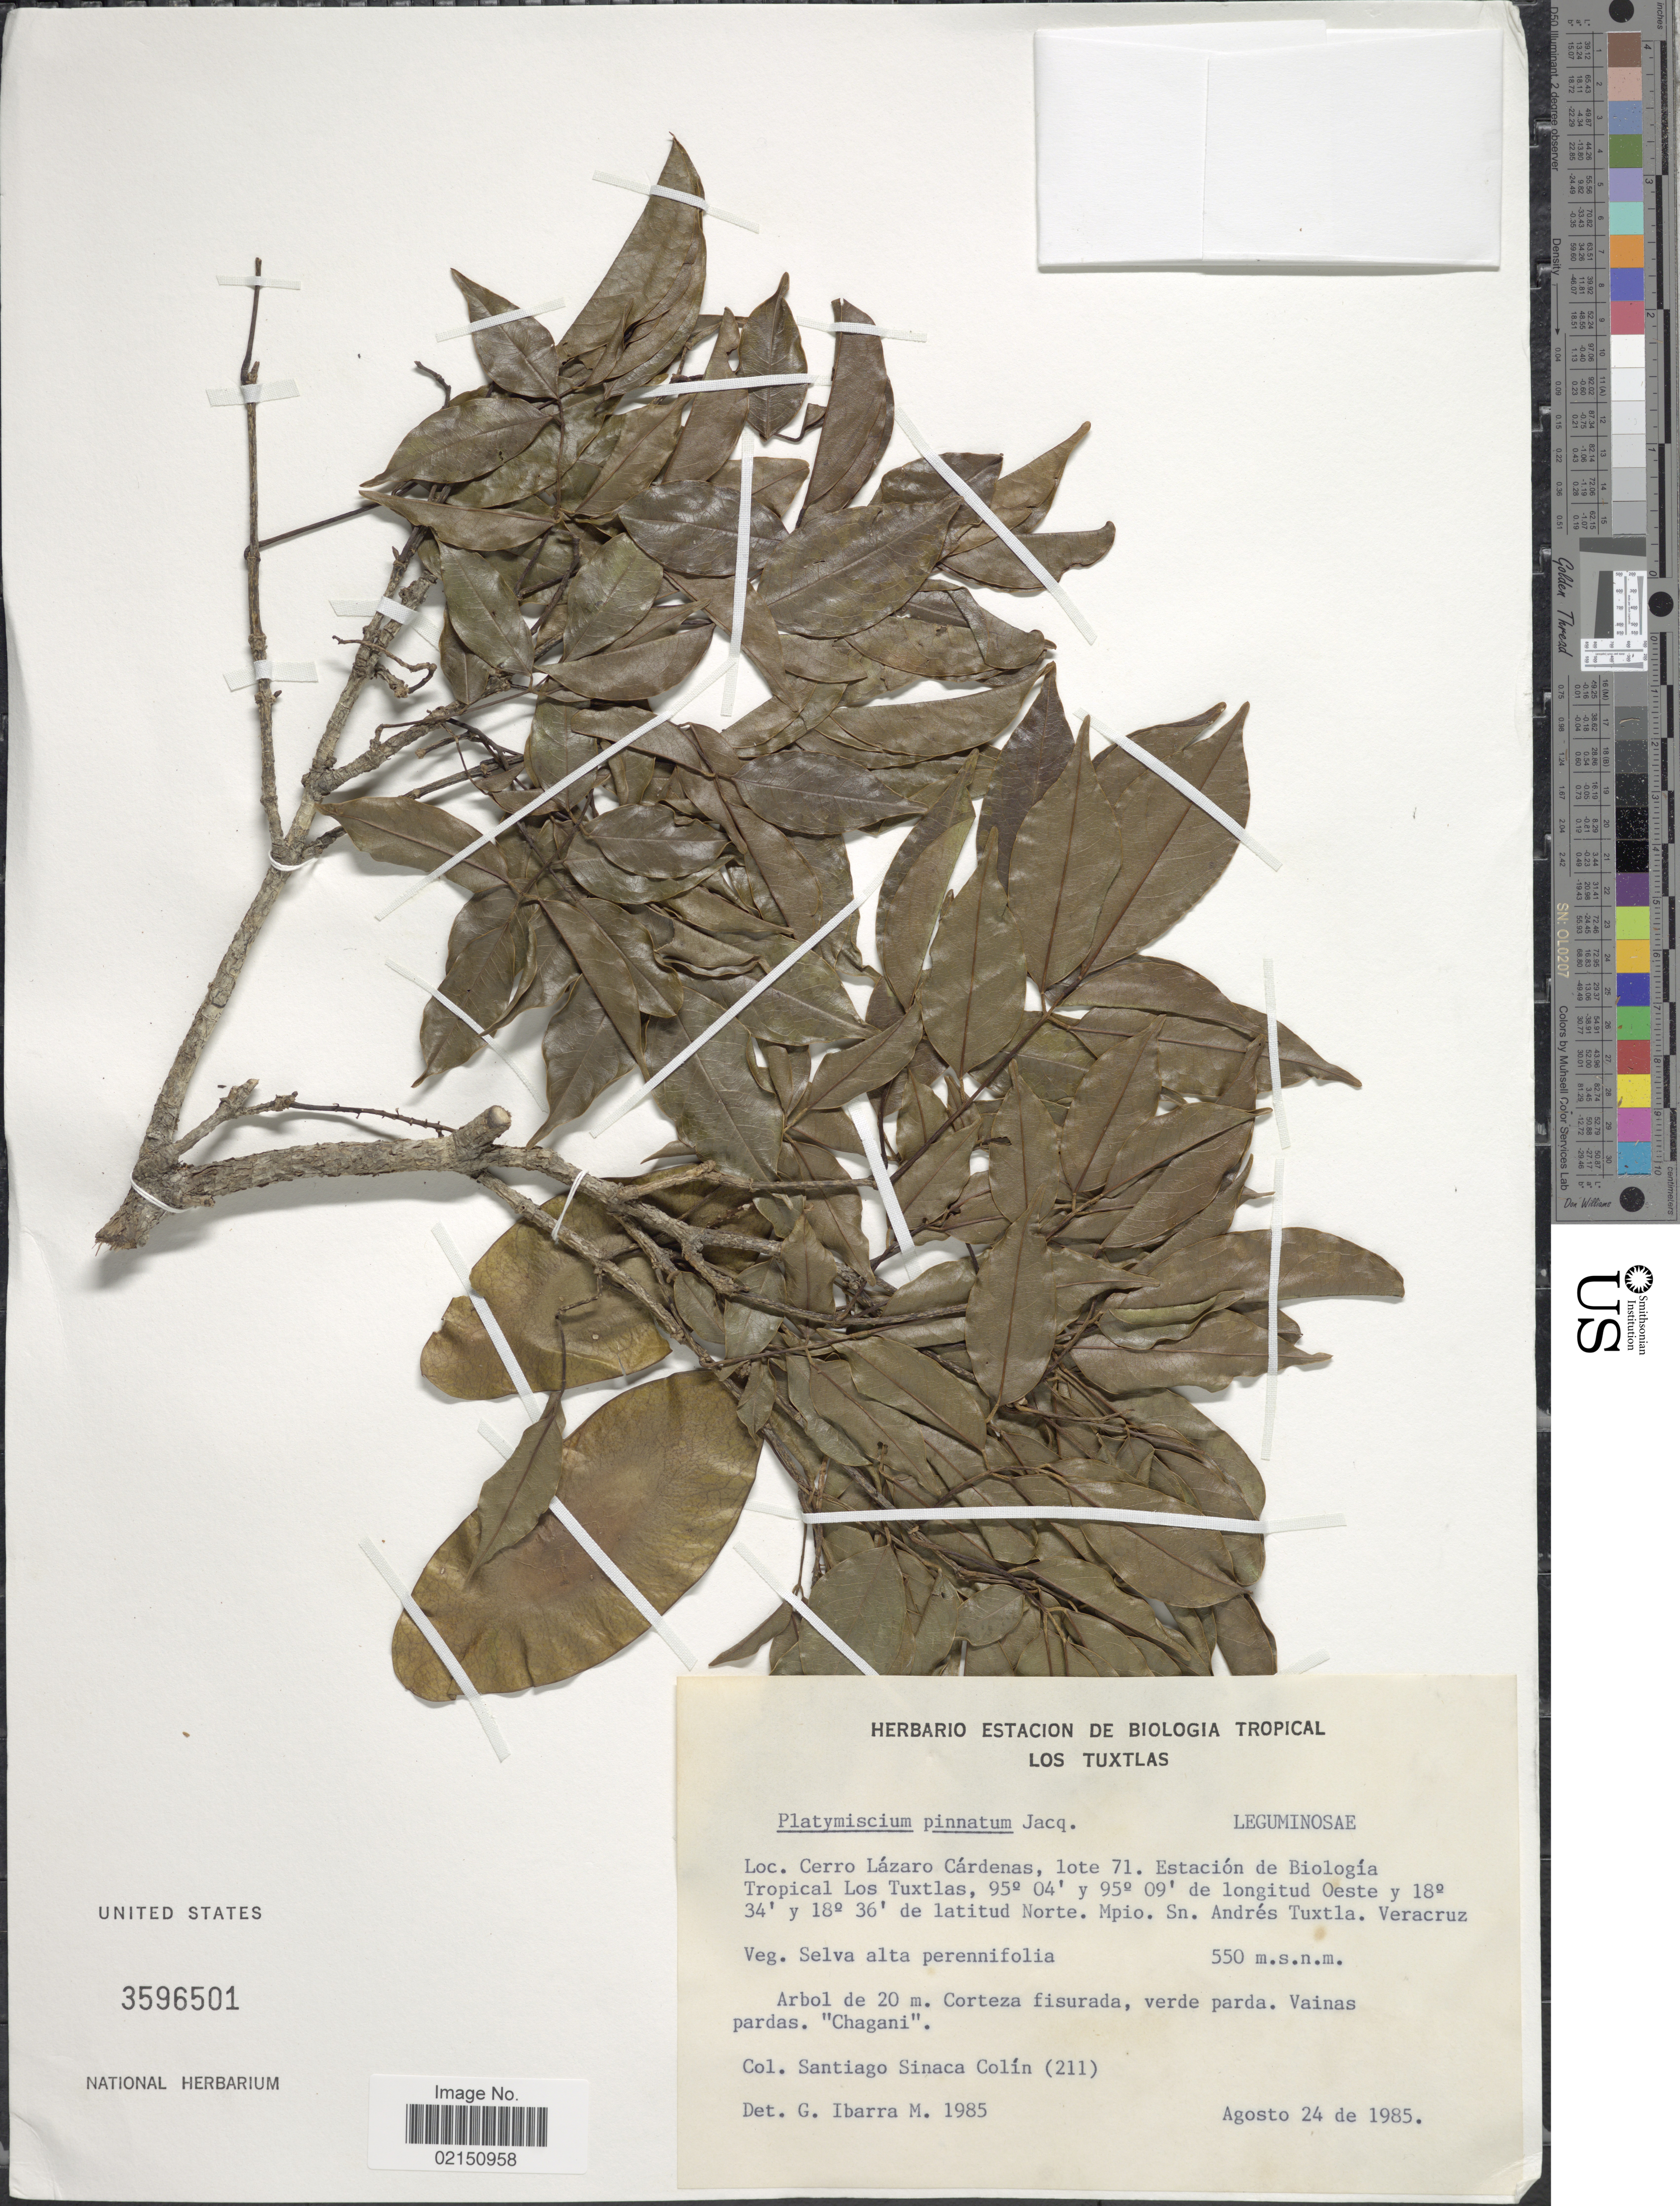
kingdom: Plantae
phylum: Tracheophyta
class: Magnoliopsida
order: Fabales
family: Fabaceae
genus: Platymiscium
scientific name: Platymiscium pinnatum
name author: (Jacq.) Dugand G.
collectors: S. Sinaca-Colin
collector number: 211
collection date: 1985-08-24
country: Mexico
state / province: Veracruz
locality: Cerro Lázaro Cárdenas, lote 71. Estación de Biología Tropical Los Tuxtlas, Mpio Sn. Andrés Tuxtla. Veracruz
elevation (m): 550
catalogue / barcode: US 3596501